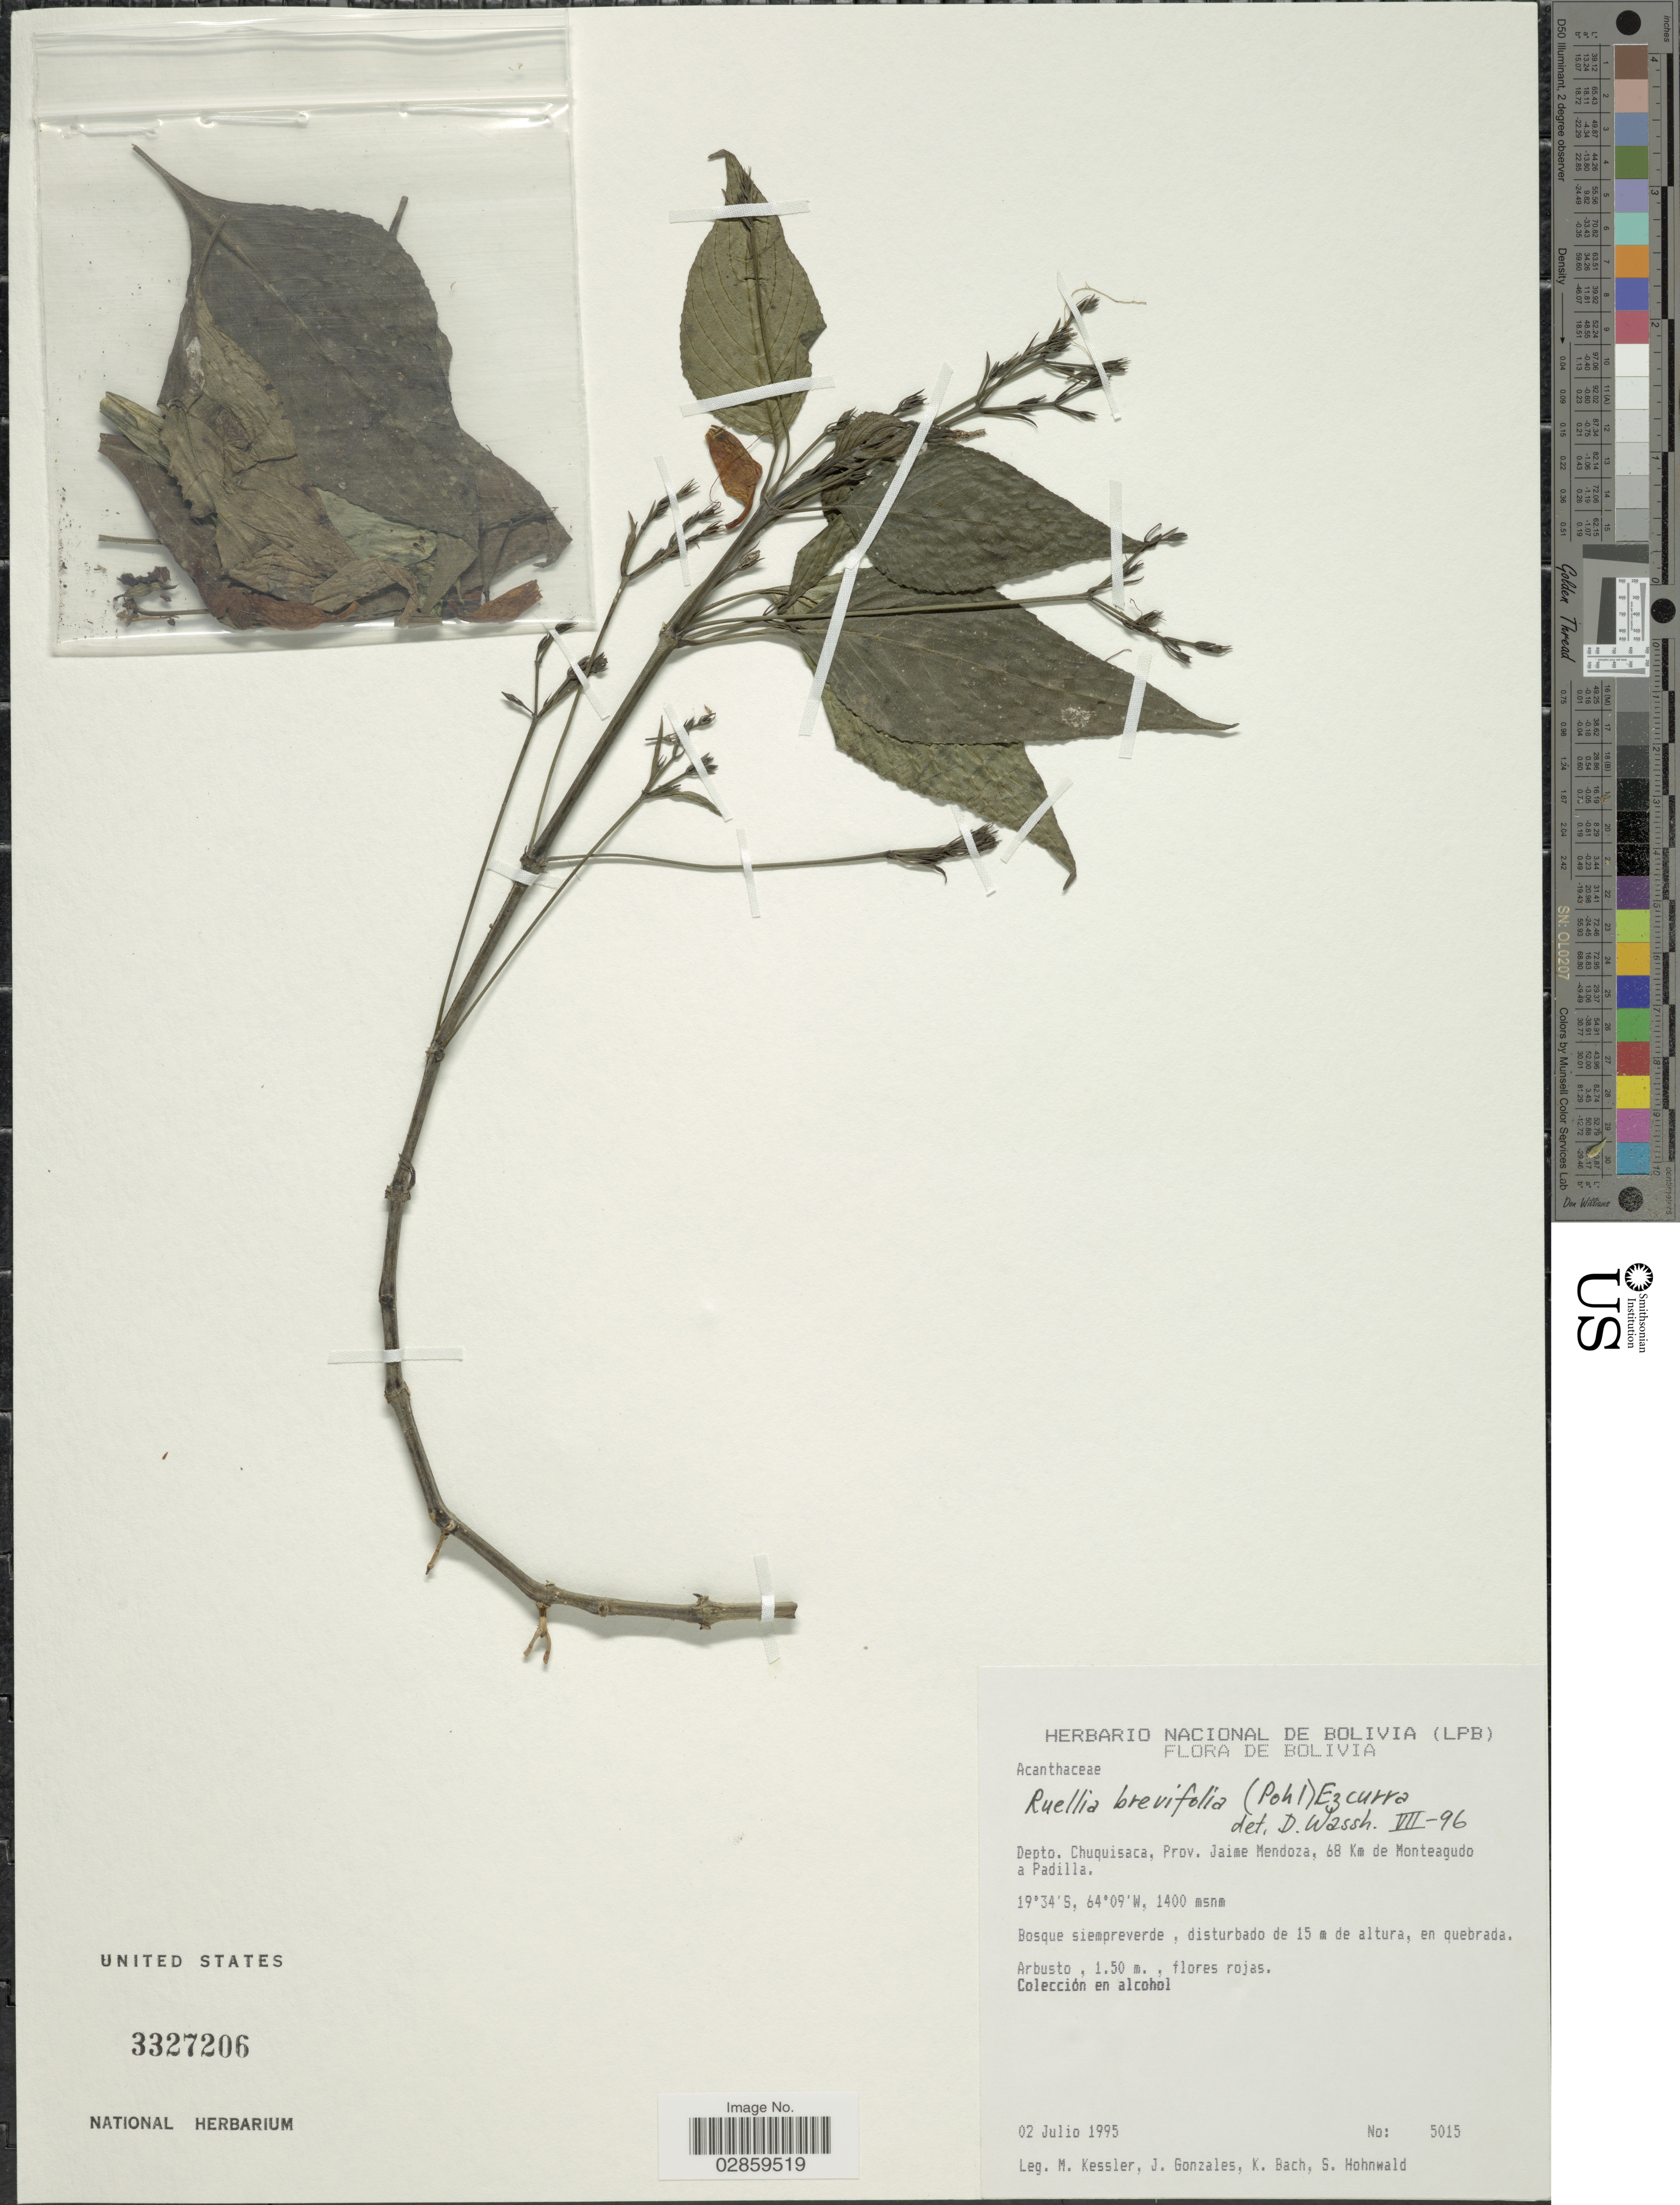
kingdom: Plantae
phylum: Tracheophyta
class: Magnoliopsida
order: Lamiales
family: Acanthaceae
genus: Ruellia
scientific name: Ruellia brevifolia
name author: (Pohl) C. Ezcurra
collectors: M. Kessler, J. Gonzales, K. Bach & S. Hohnwald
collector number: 5015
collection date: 1995-07-02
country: Bolivia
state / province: Chuquisaca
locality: Depto. Chuquisaca, Prov. Jaime Mendoza, 68 Km de Monteagudo a Padilla.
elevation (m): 1400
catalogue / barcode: US 3327206